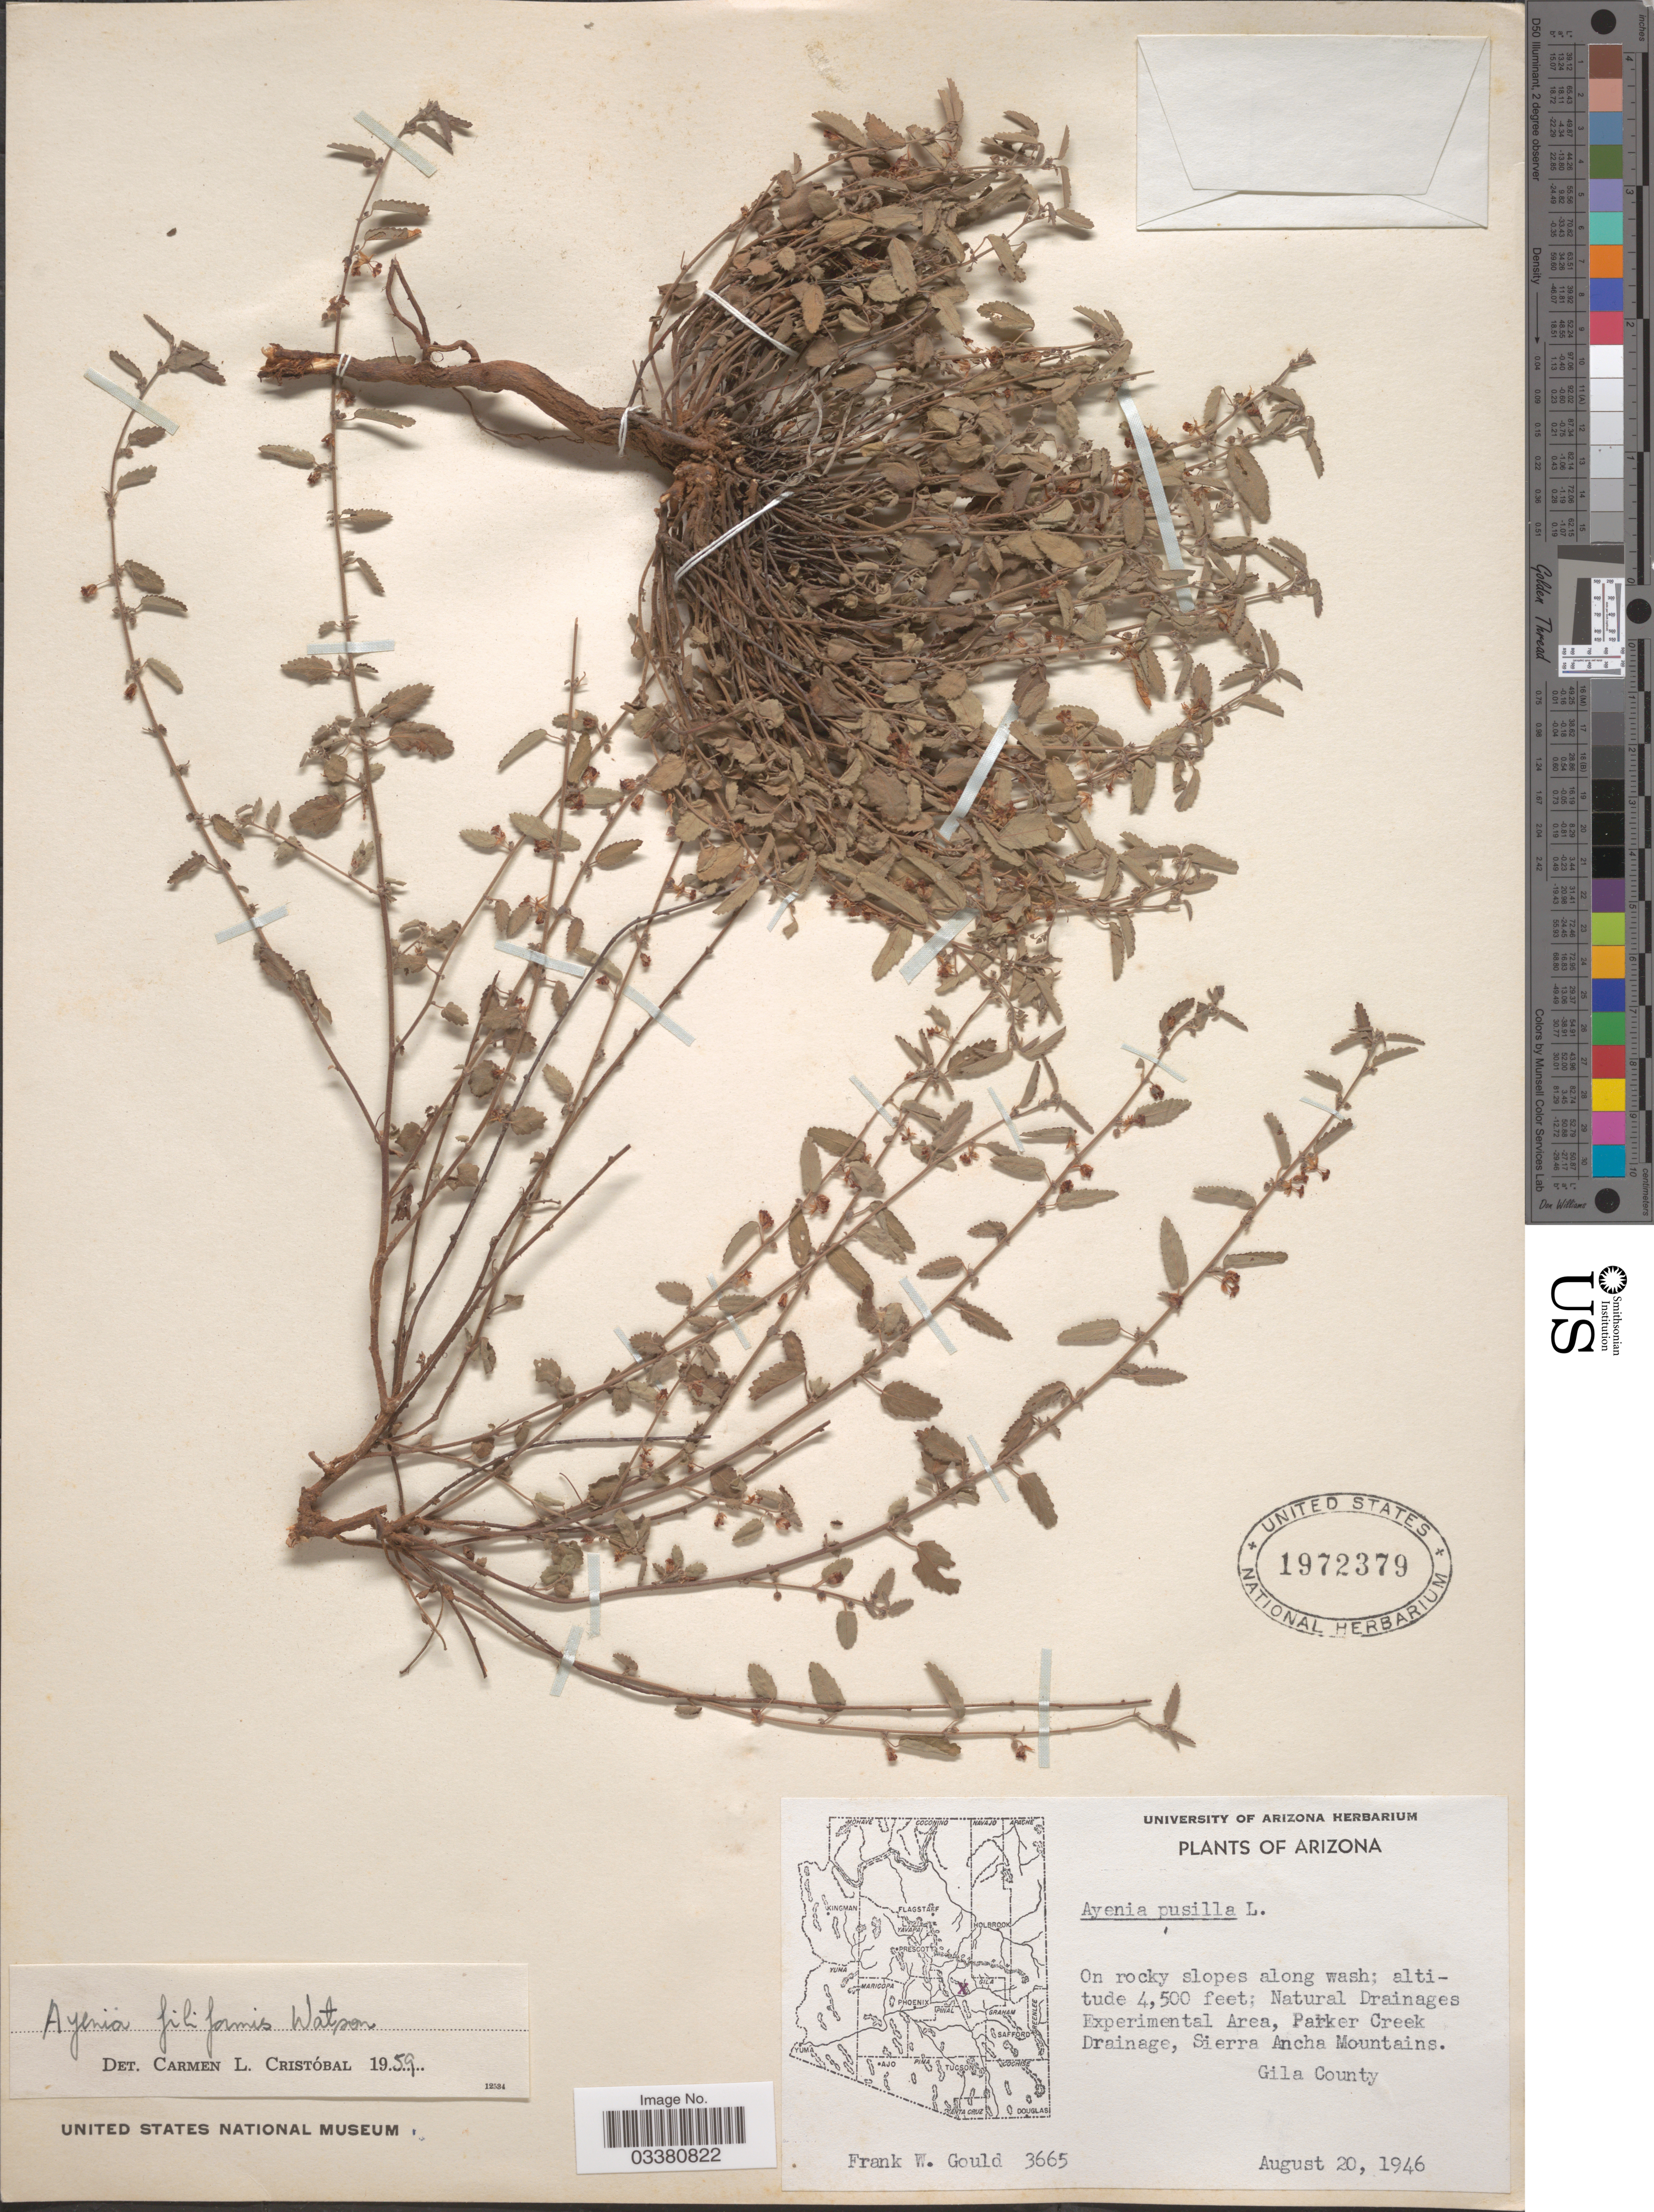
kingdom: Plantae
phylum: Tracheophyta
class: Magnoliopsida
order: Malvales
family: Malvaceae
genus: Ayenia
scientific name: Ayenia filiformis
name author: S. Watson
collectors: F. W. Gould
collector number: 3665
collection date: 1946-08-20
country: United States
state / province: Arizona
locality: Natural Drainages Experimental Area, Parker Creek Drainage, Sierra Ancha Mountains. Gila County.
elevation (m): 1372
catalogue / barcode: US 1972379